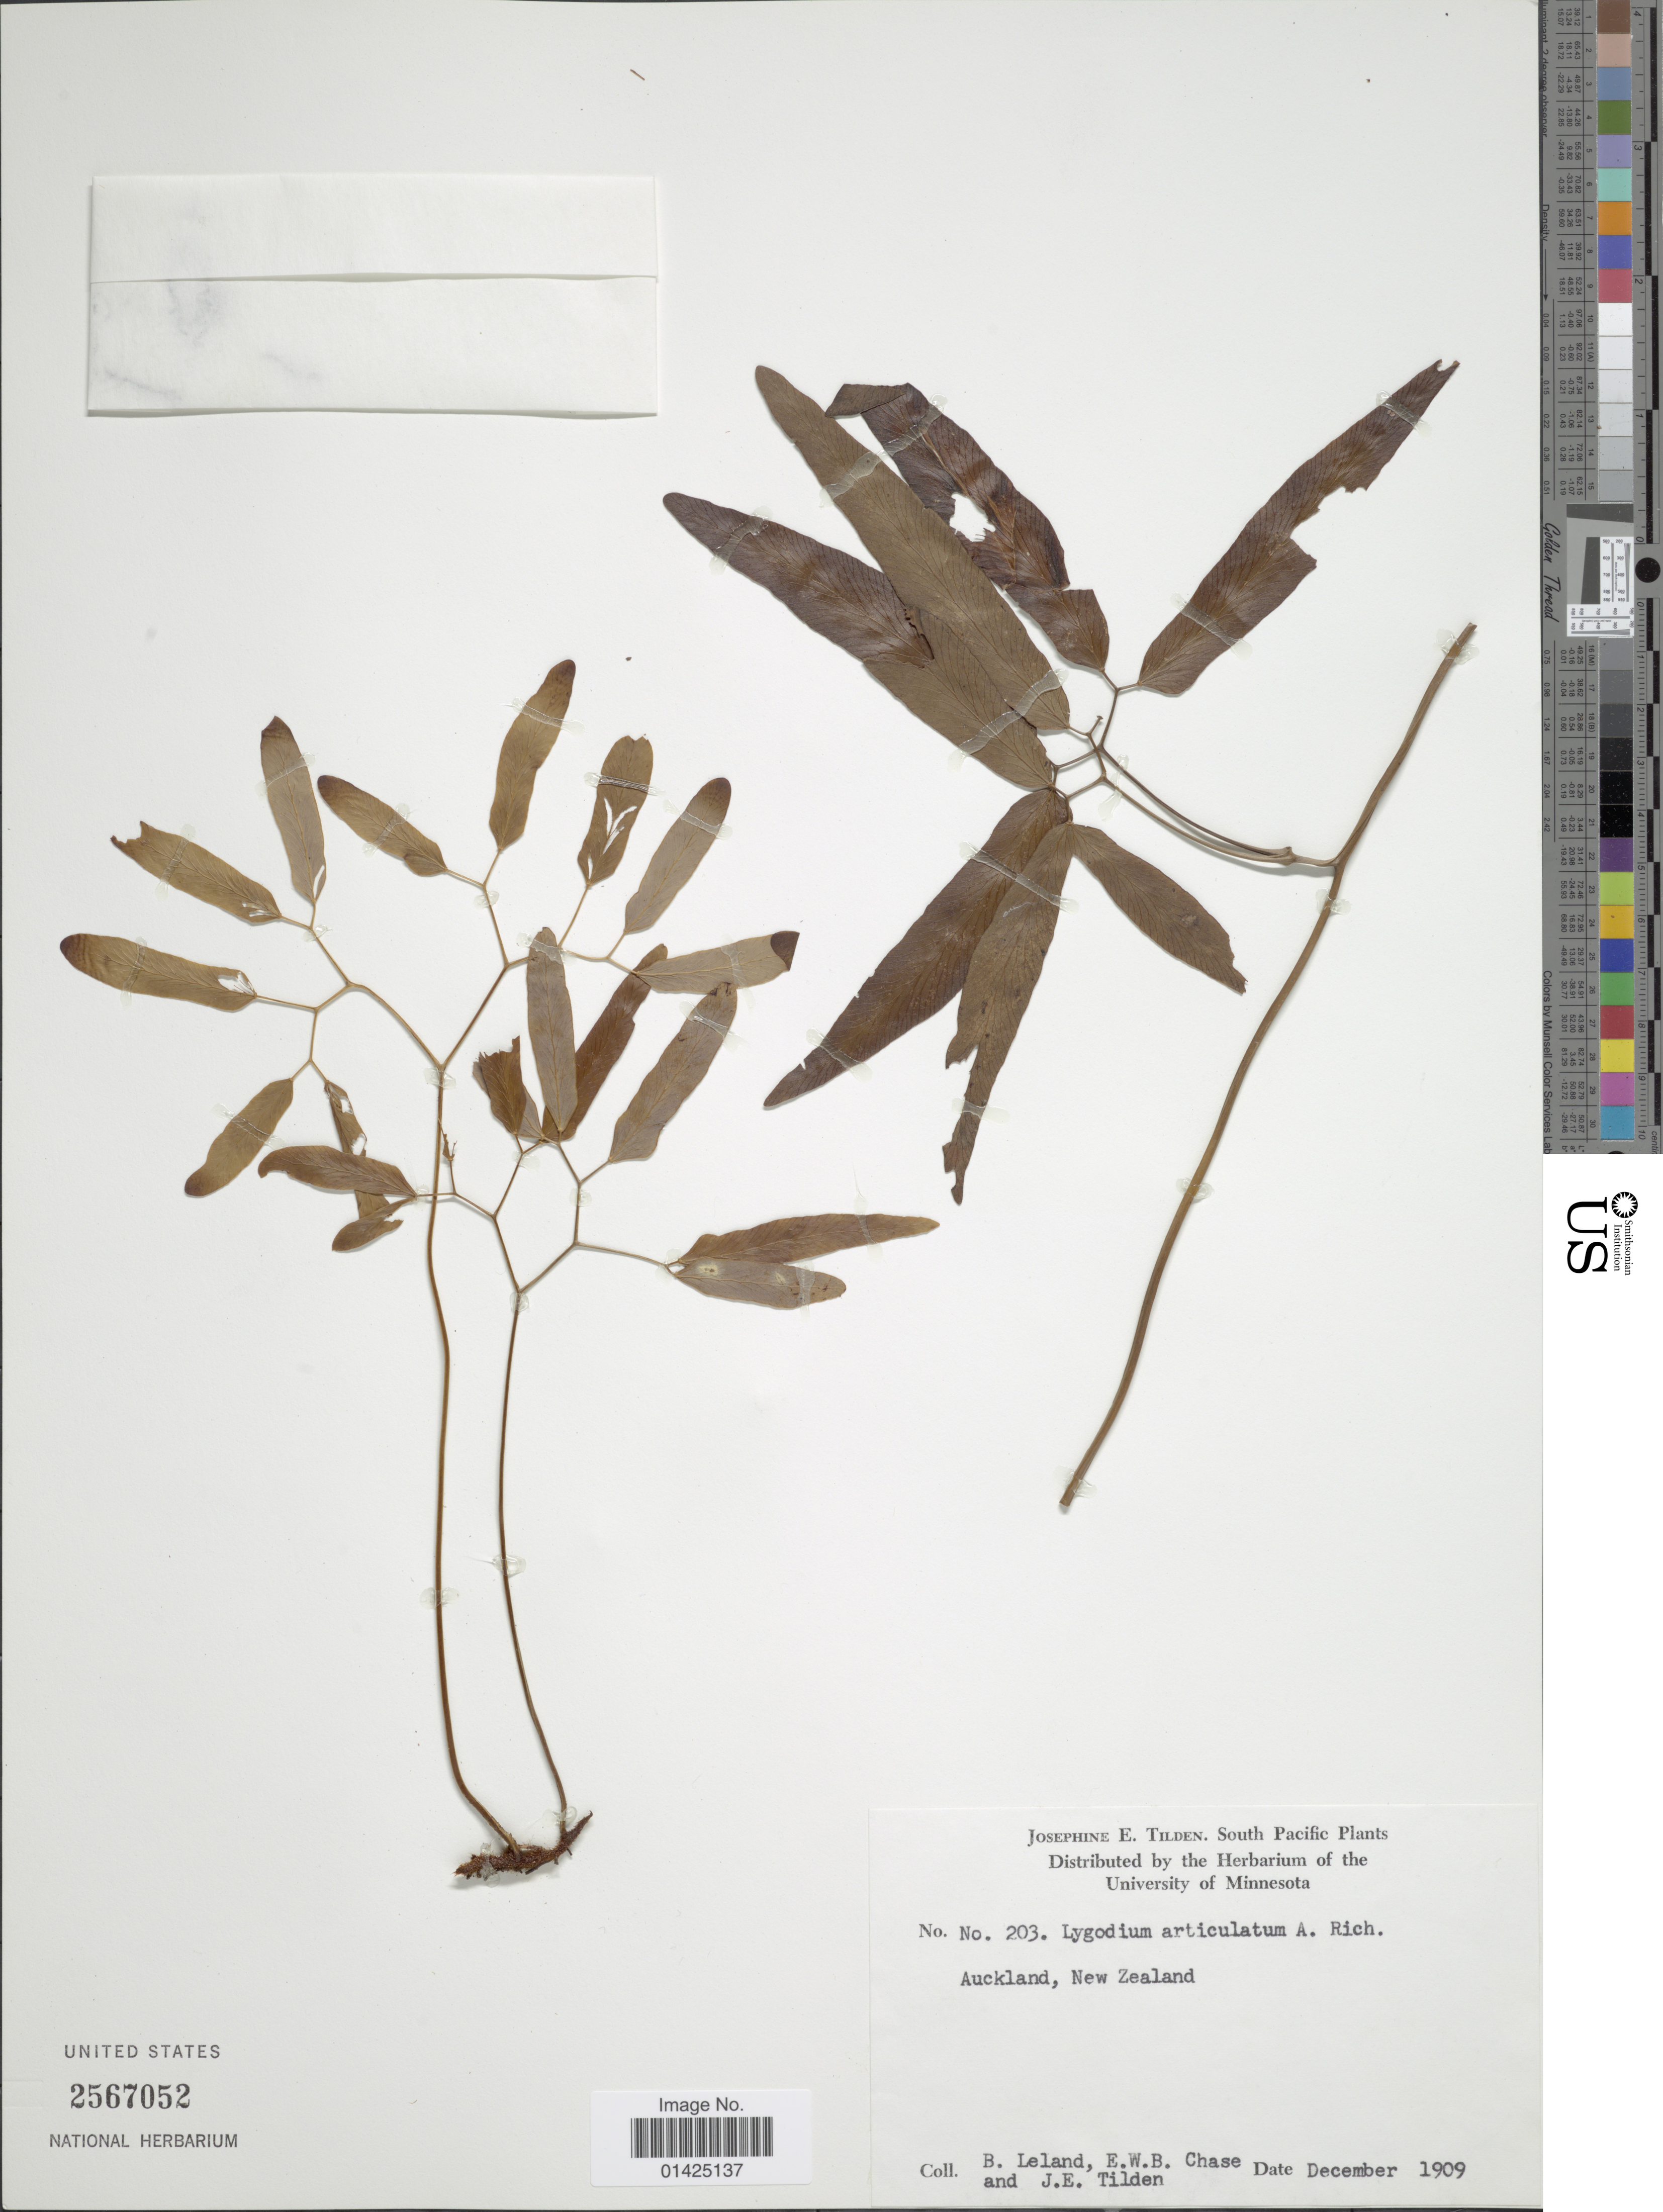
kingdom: Plantae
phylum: Tracheophyta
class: Polypodiopsida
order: Schizaeales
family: Lygodiaceae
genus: Lygodium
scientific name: Lygodium articulatum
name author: A. Rich.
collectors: B. Leland, E. W. Chase & J. E. Tilden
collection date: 1909-12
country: New Zealand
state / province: Auckland